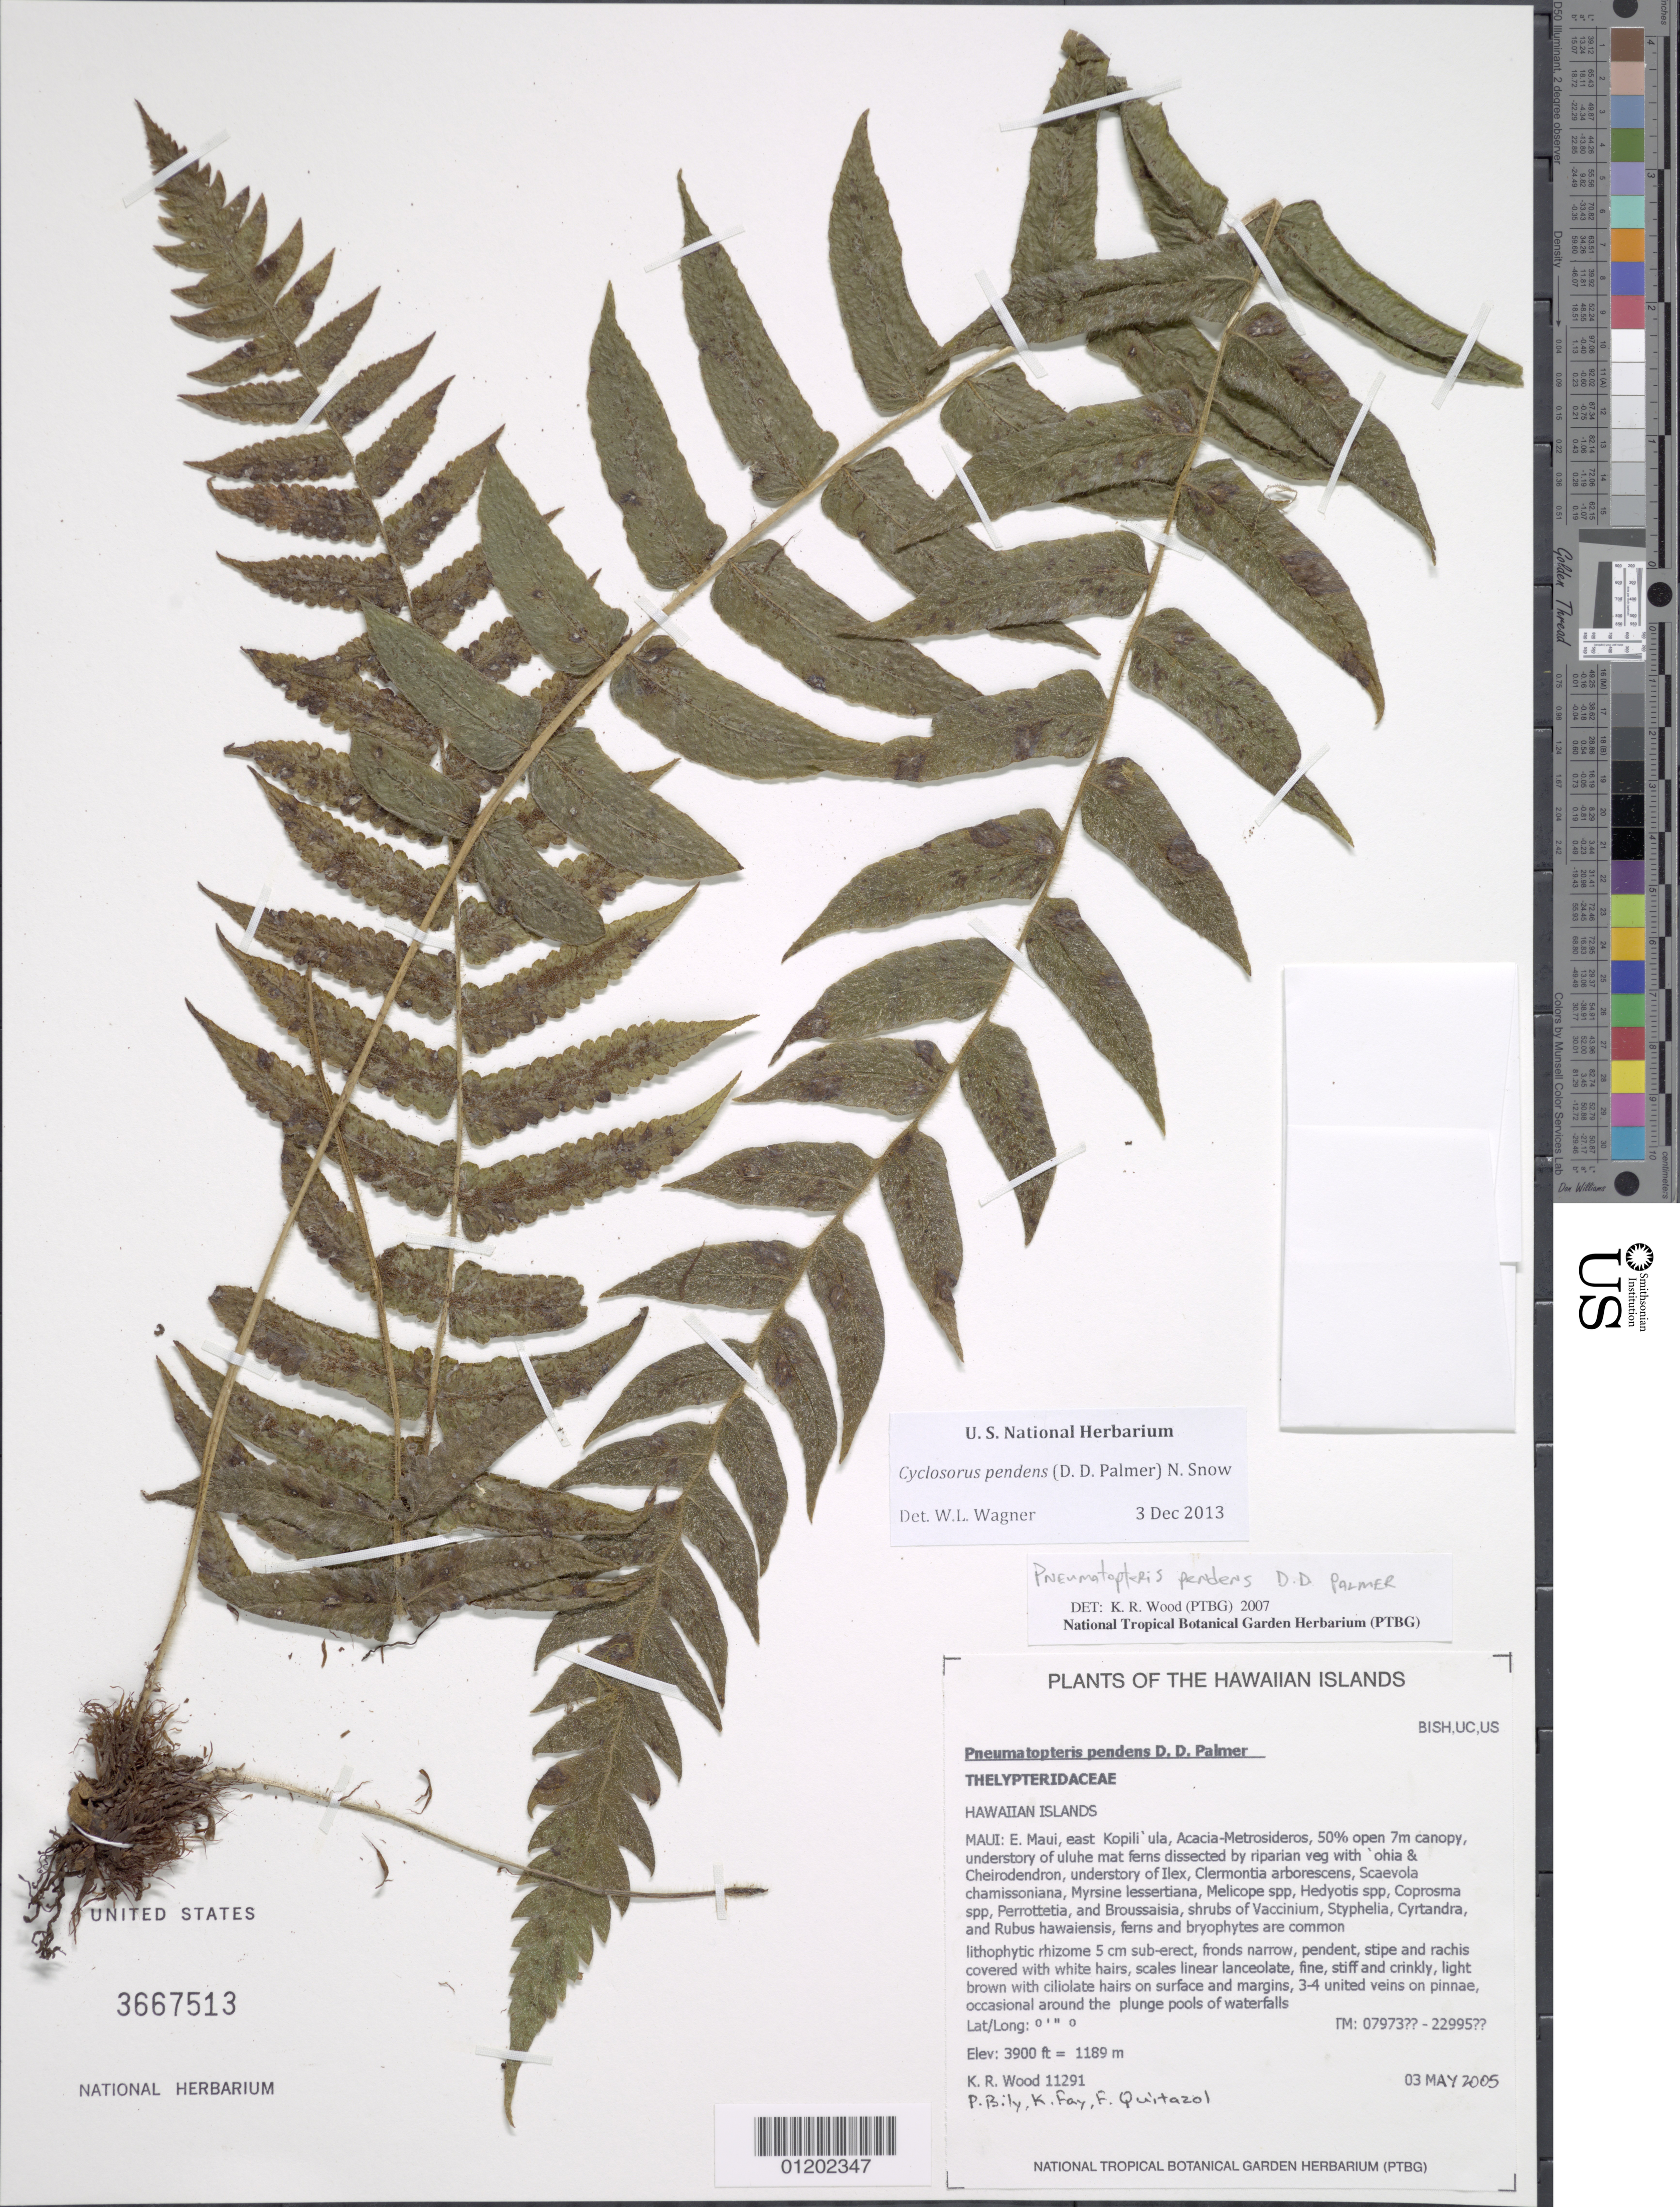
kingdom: Plantae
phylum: Tracheophyta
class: Polypodiopsida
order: Polypodiales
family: Thelypteridaceae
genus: Pneumatopteris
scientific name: Pneumatopteris pendens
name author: D.D. Palmer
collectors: K. R. Wood, P. Bily, K. Fay & F. Quitazol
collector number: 11291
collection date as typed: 3 May 2005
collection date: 2005-05-03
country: United States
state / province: Hawaii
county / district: Maui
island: Maui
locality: East Maui, east of Kopili'ula.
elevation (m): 1189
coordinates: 07973??, 22995??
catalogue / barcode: US 3667513